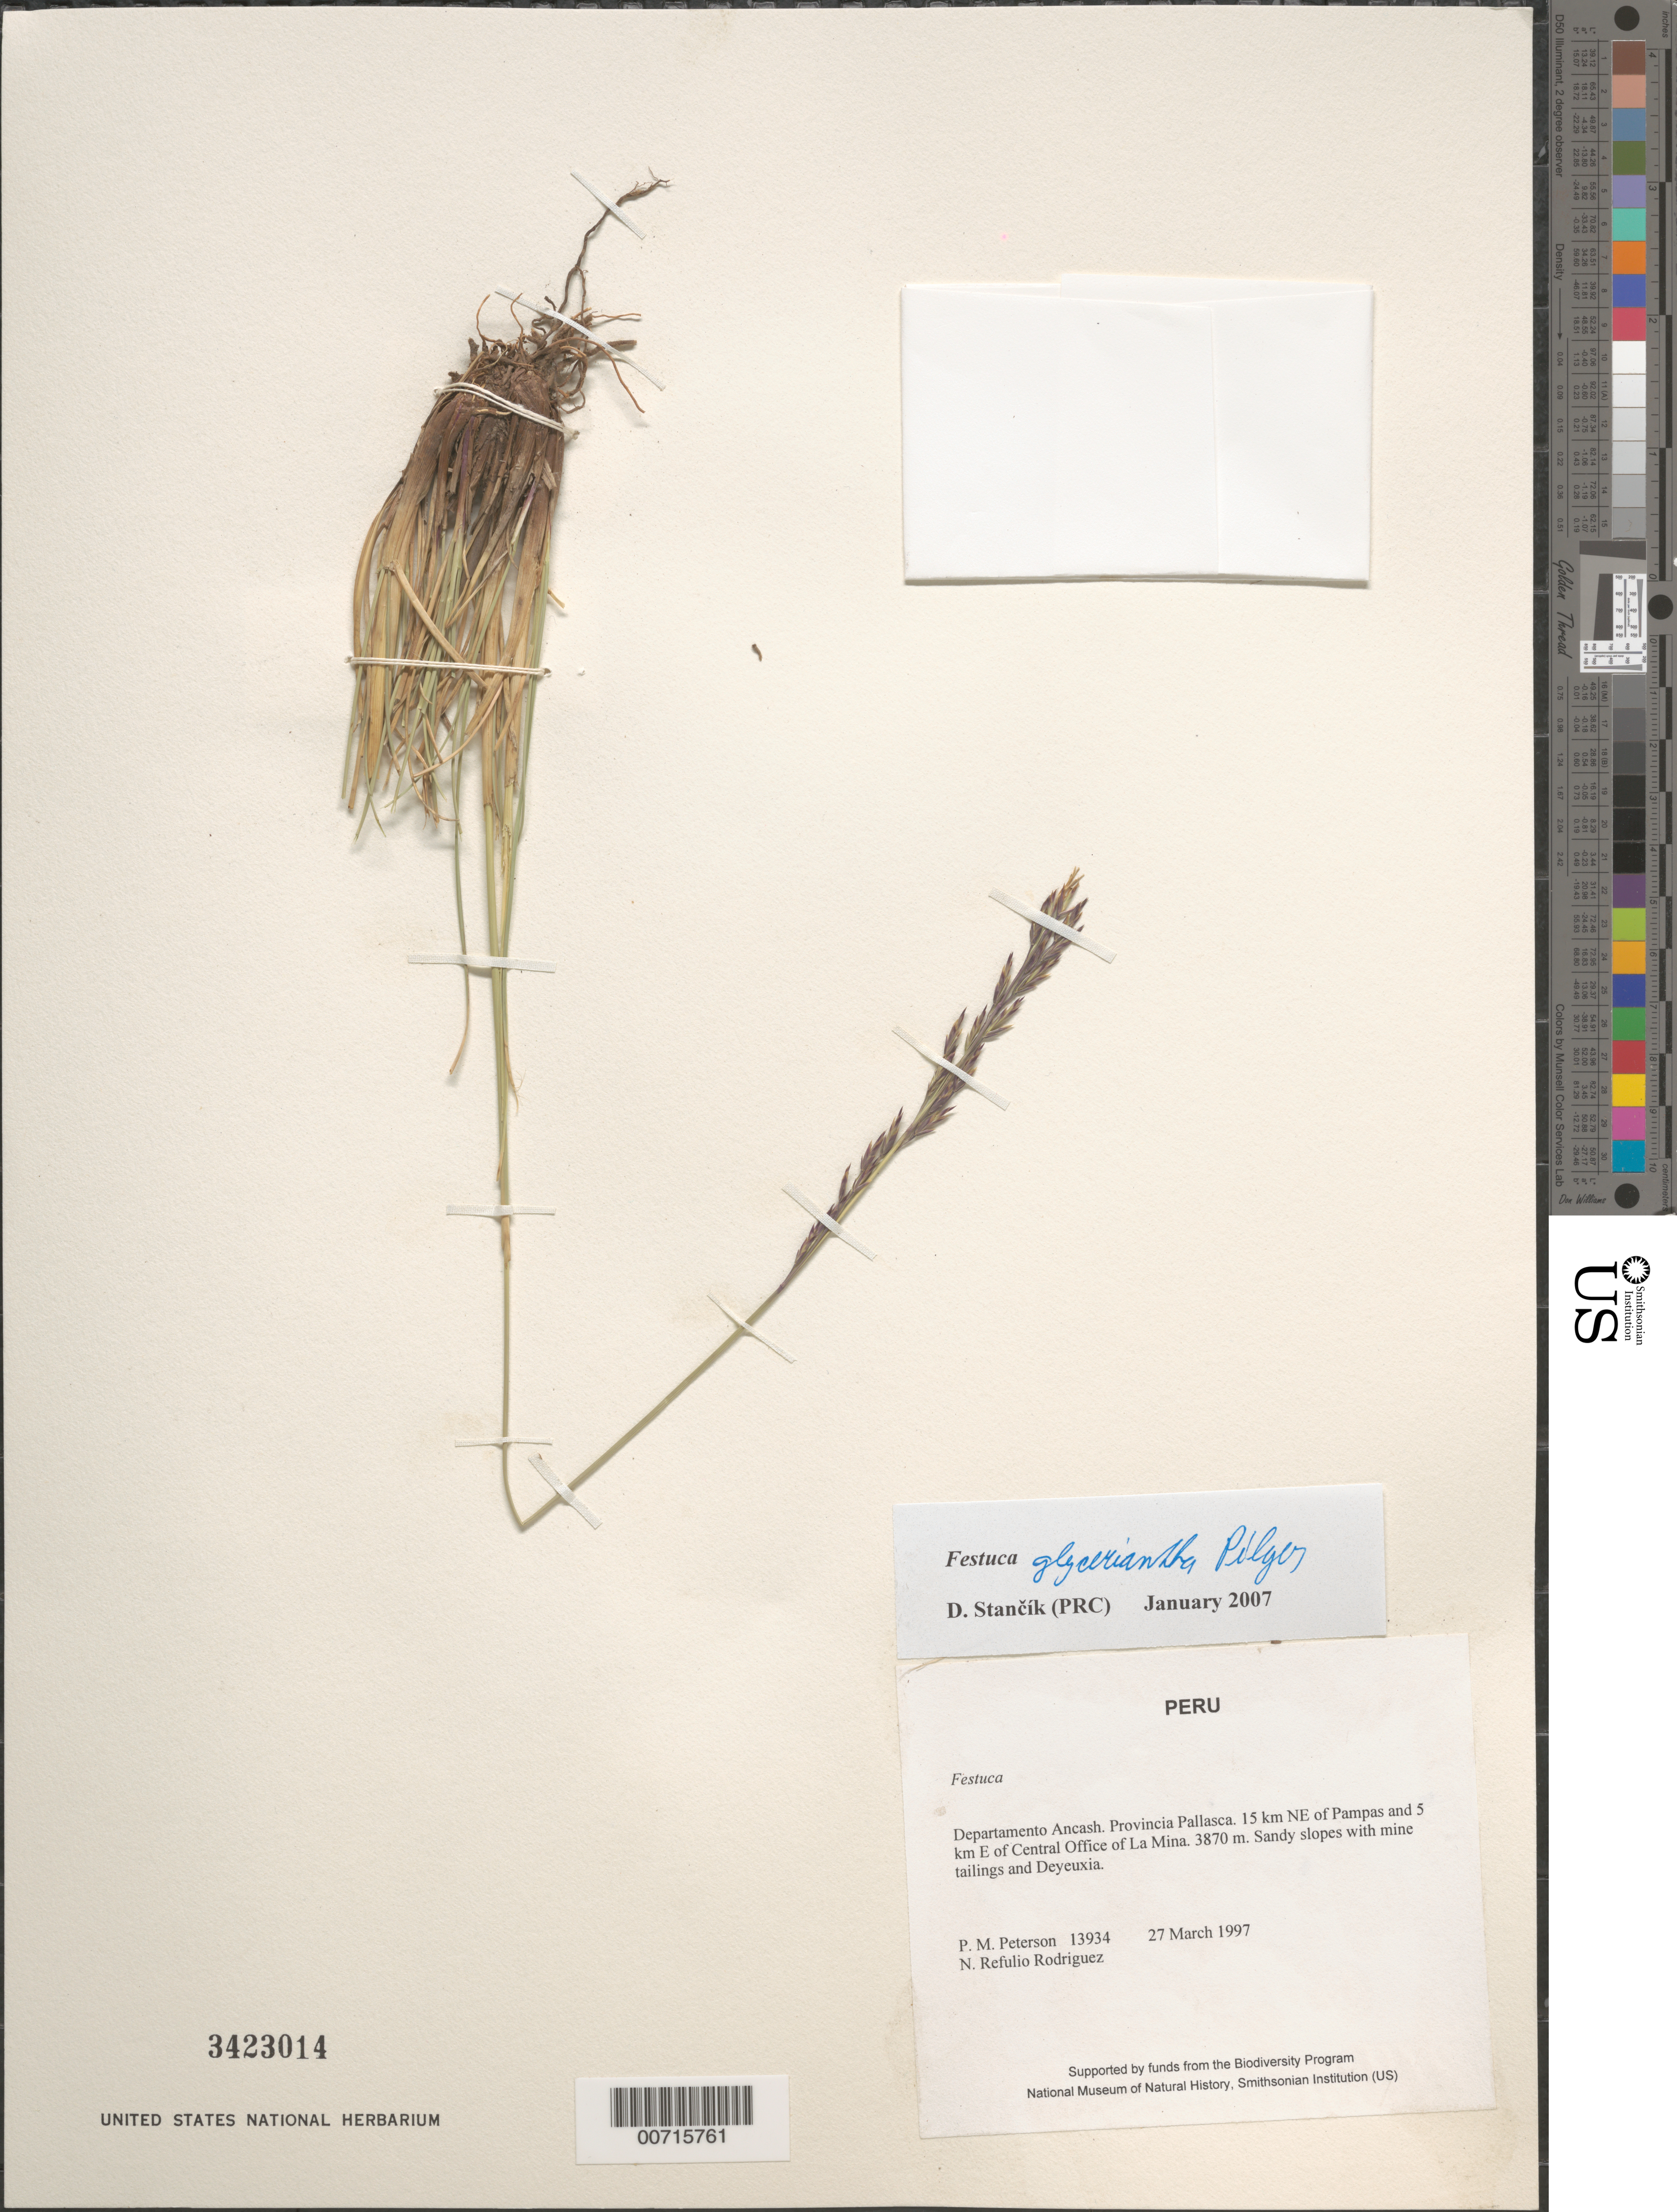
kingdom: Plantae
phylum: Tracheophyta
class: Liliopsida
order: Poales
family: Poaceae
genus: Festuca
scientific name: Festuca glyceriantha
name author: Pilg.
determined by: Stancik, D.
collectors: P. M. Peterson & N. Refulio-Rodríguez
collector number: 13934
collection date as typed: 27 Mar 1997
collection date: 1997-03-27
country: Peru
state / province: Ancash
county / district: Pallasca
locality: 15 km NE of Pampas and 5 km E of Central Office of La Mina.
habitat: Sandy slopes with mine tailings and Deyeuxia.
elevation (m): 3870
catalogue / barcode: US 3423014